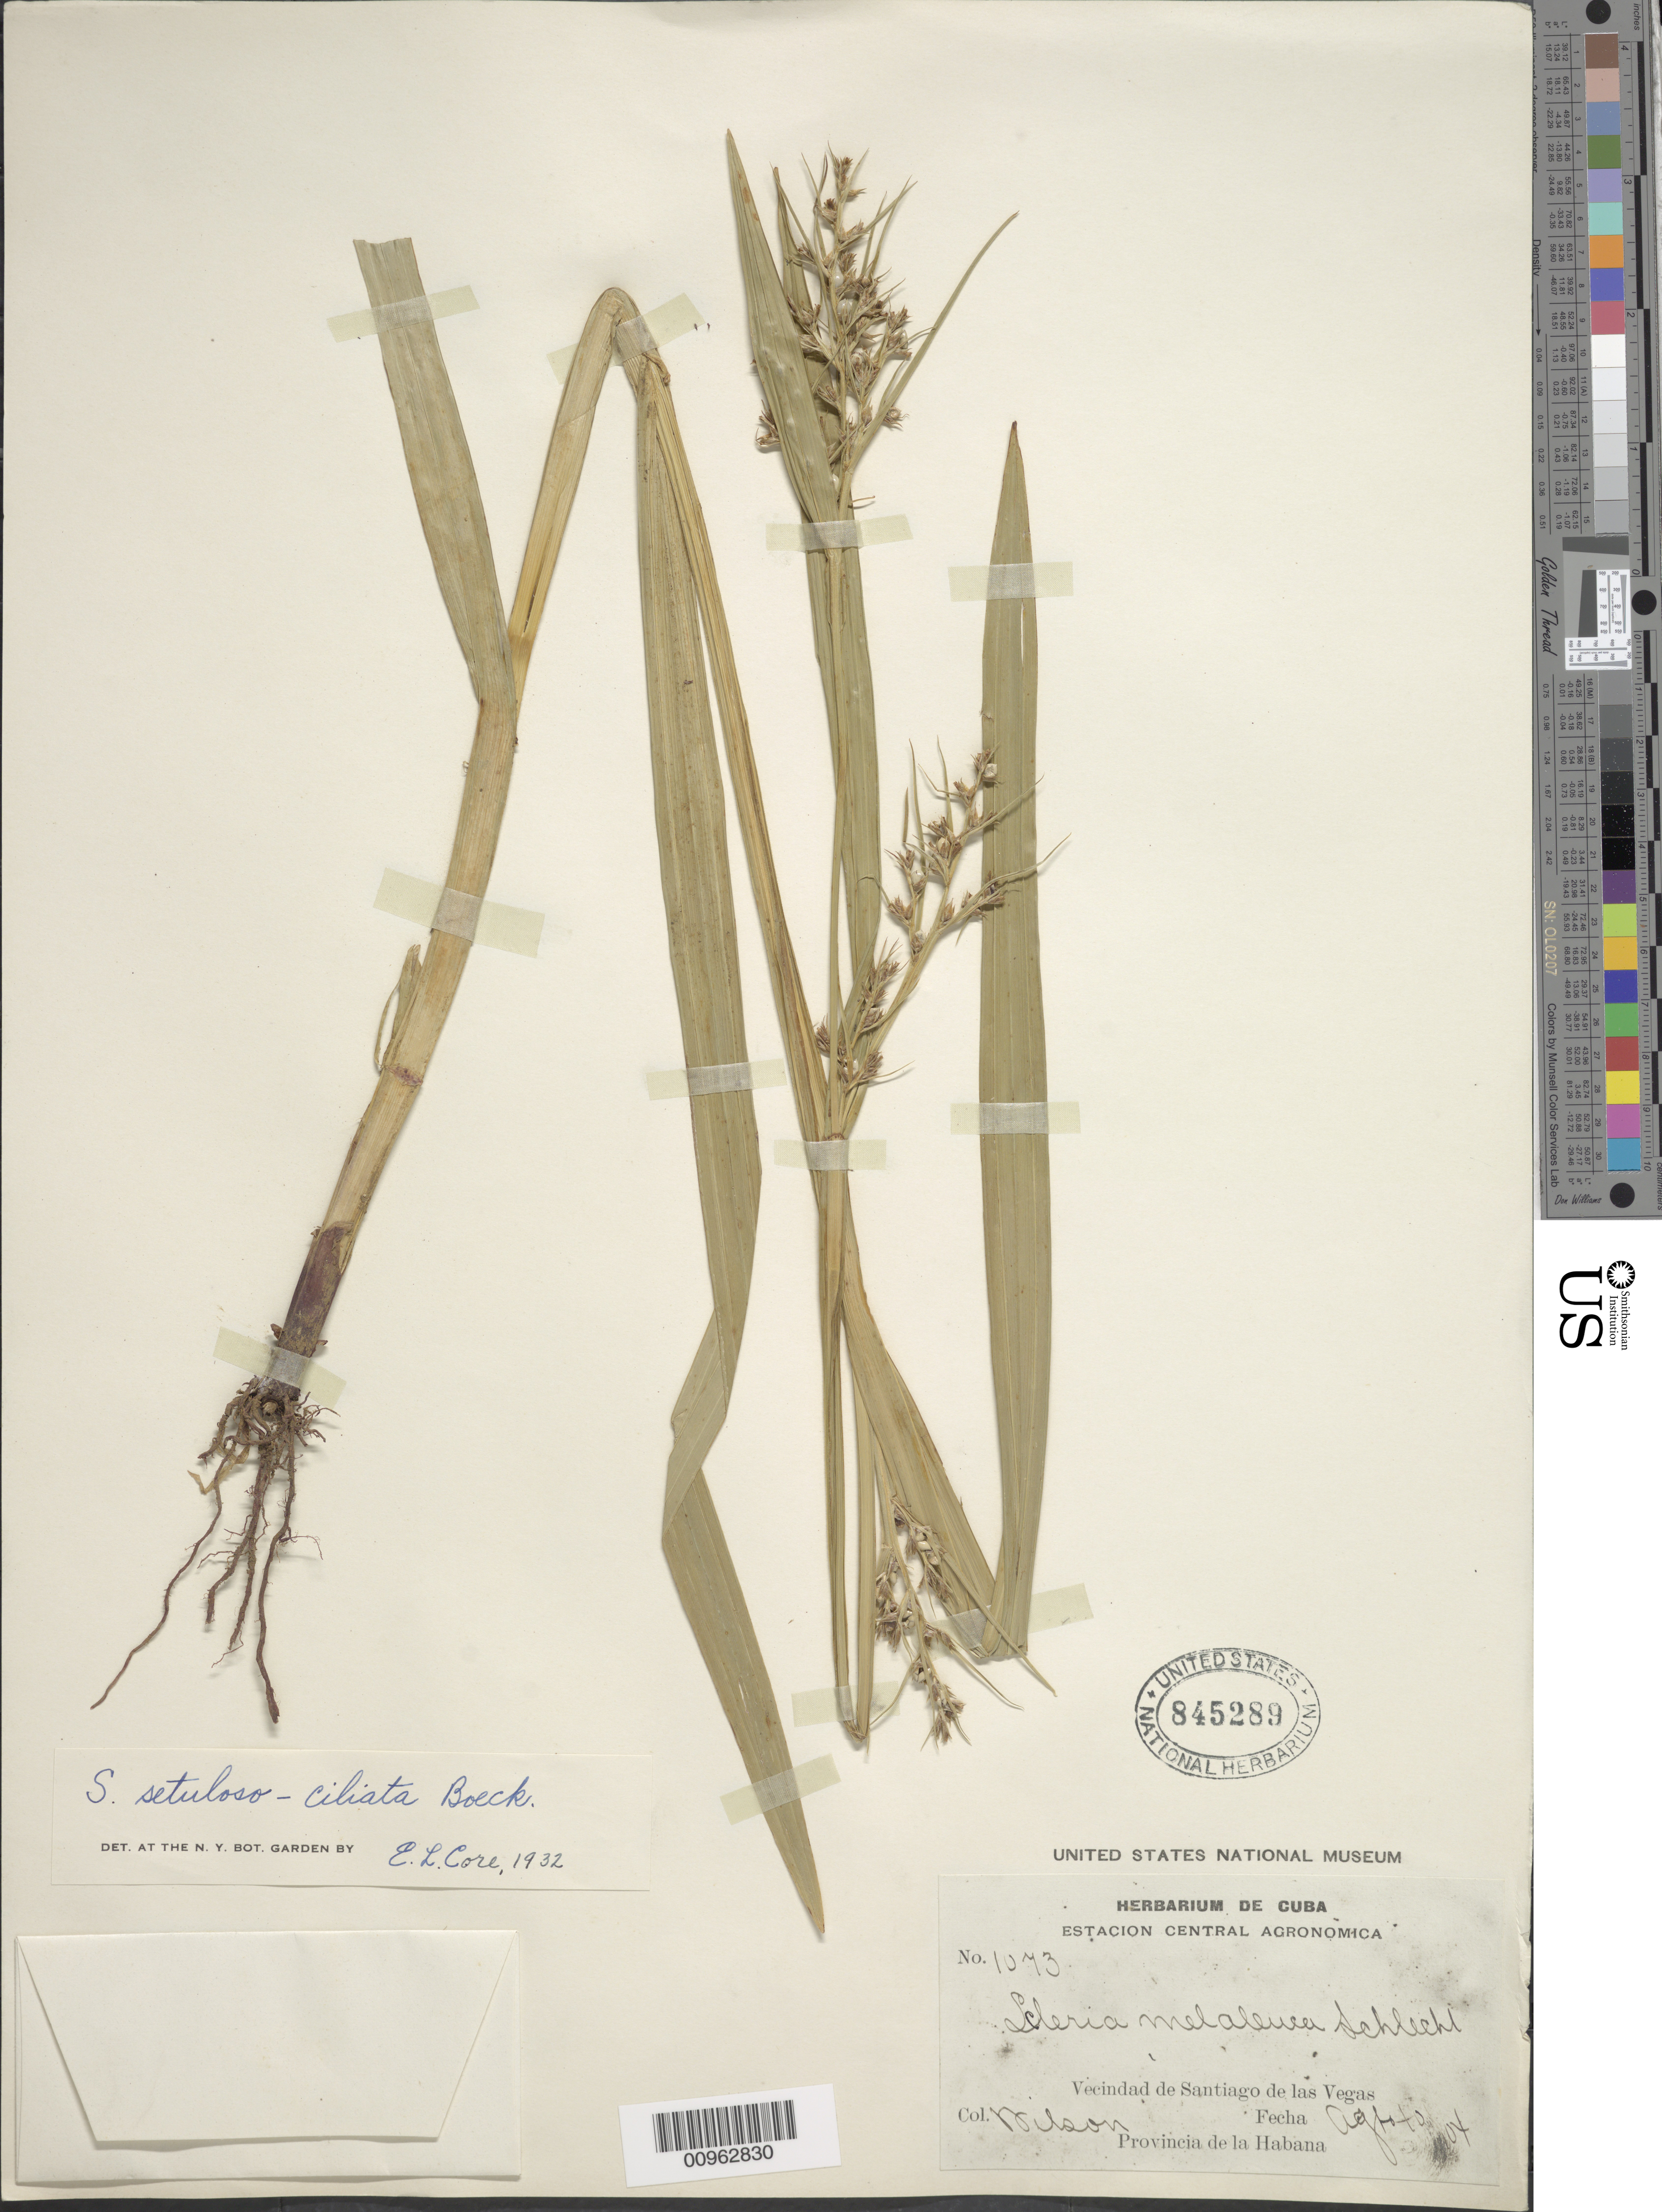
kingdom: Plantae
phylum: Tracheophyta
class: Liliopsida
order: Poales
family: Cyperaceae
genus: Scleria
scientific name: Scleria setulosociliata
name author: Boeckeler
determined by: Core, E. L.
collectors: -- Wilson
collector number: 1073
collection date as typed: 10 Aug 1904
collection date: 1904-08-10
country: Cuba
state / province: La Habana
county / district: Municipio Boyeros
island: Cuba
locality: Santiago de las Vegas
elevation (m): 97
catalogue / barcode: US 845289